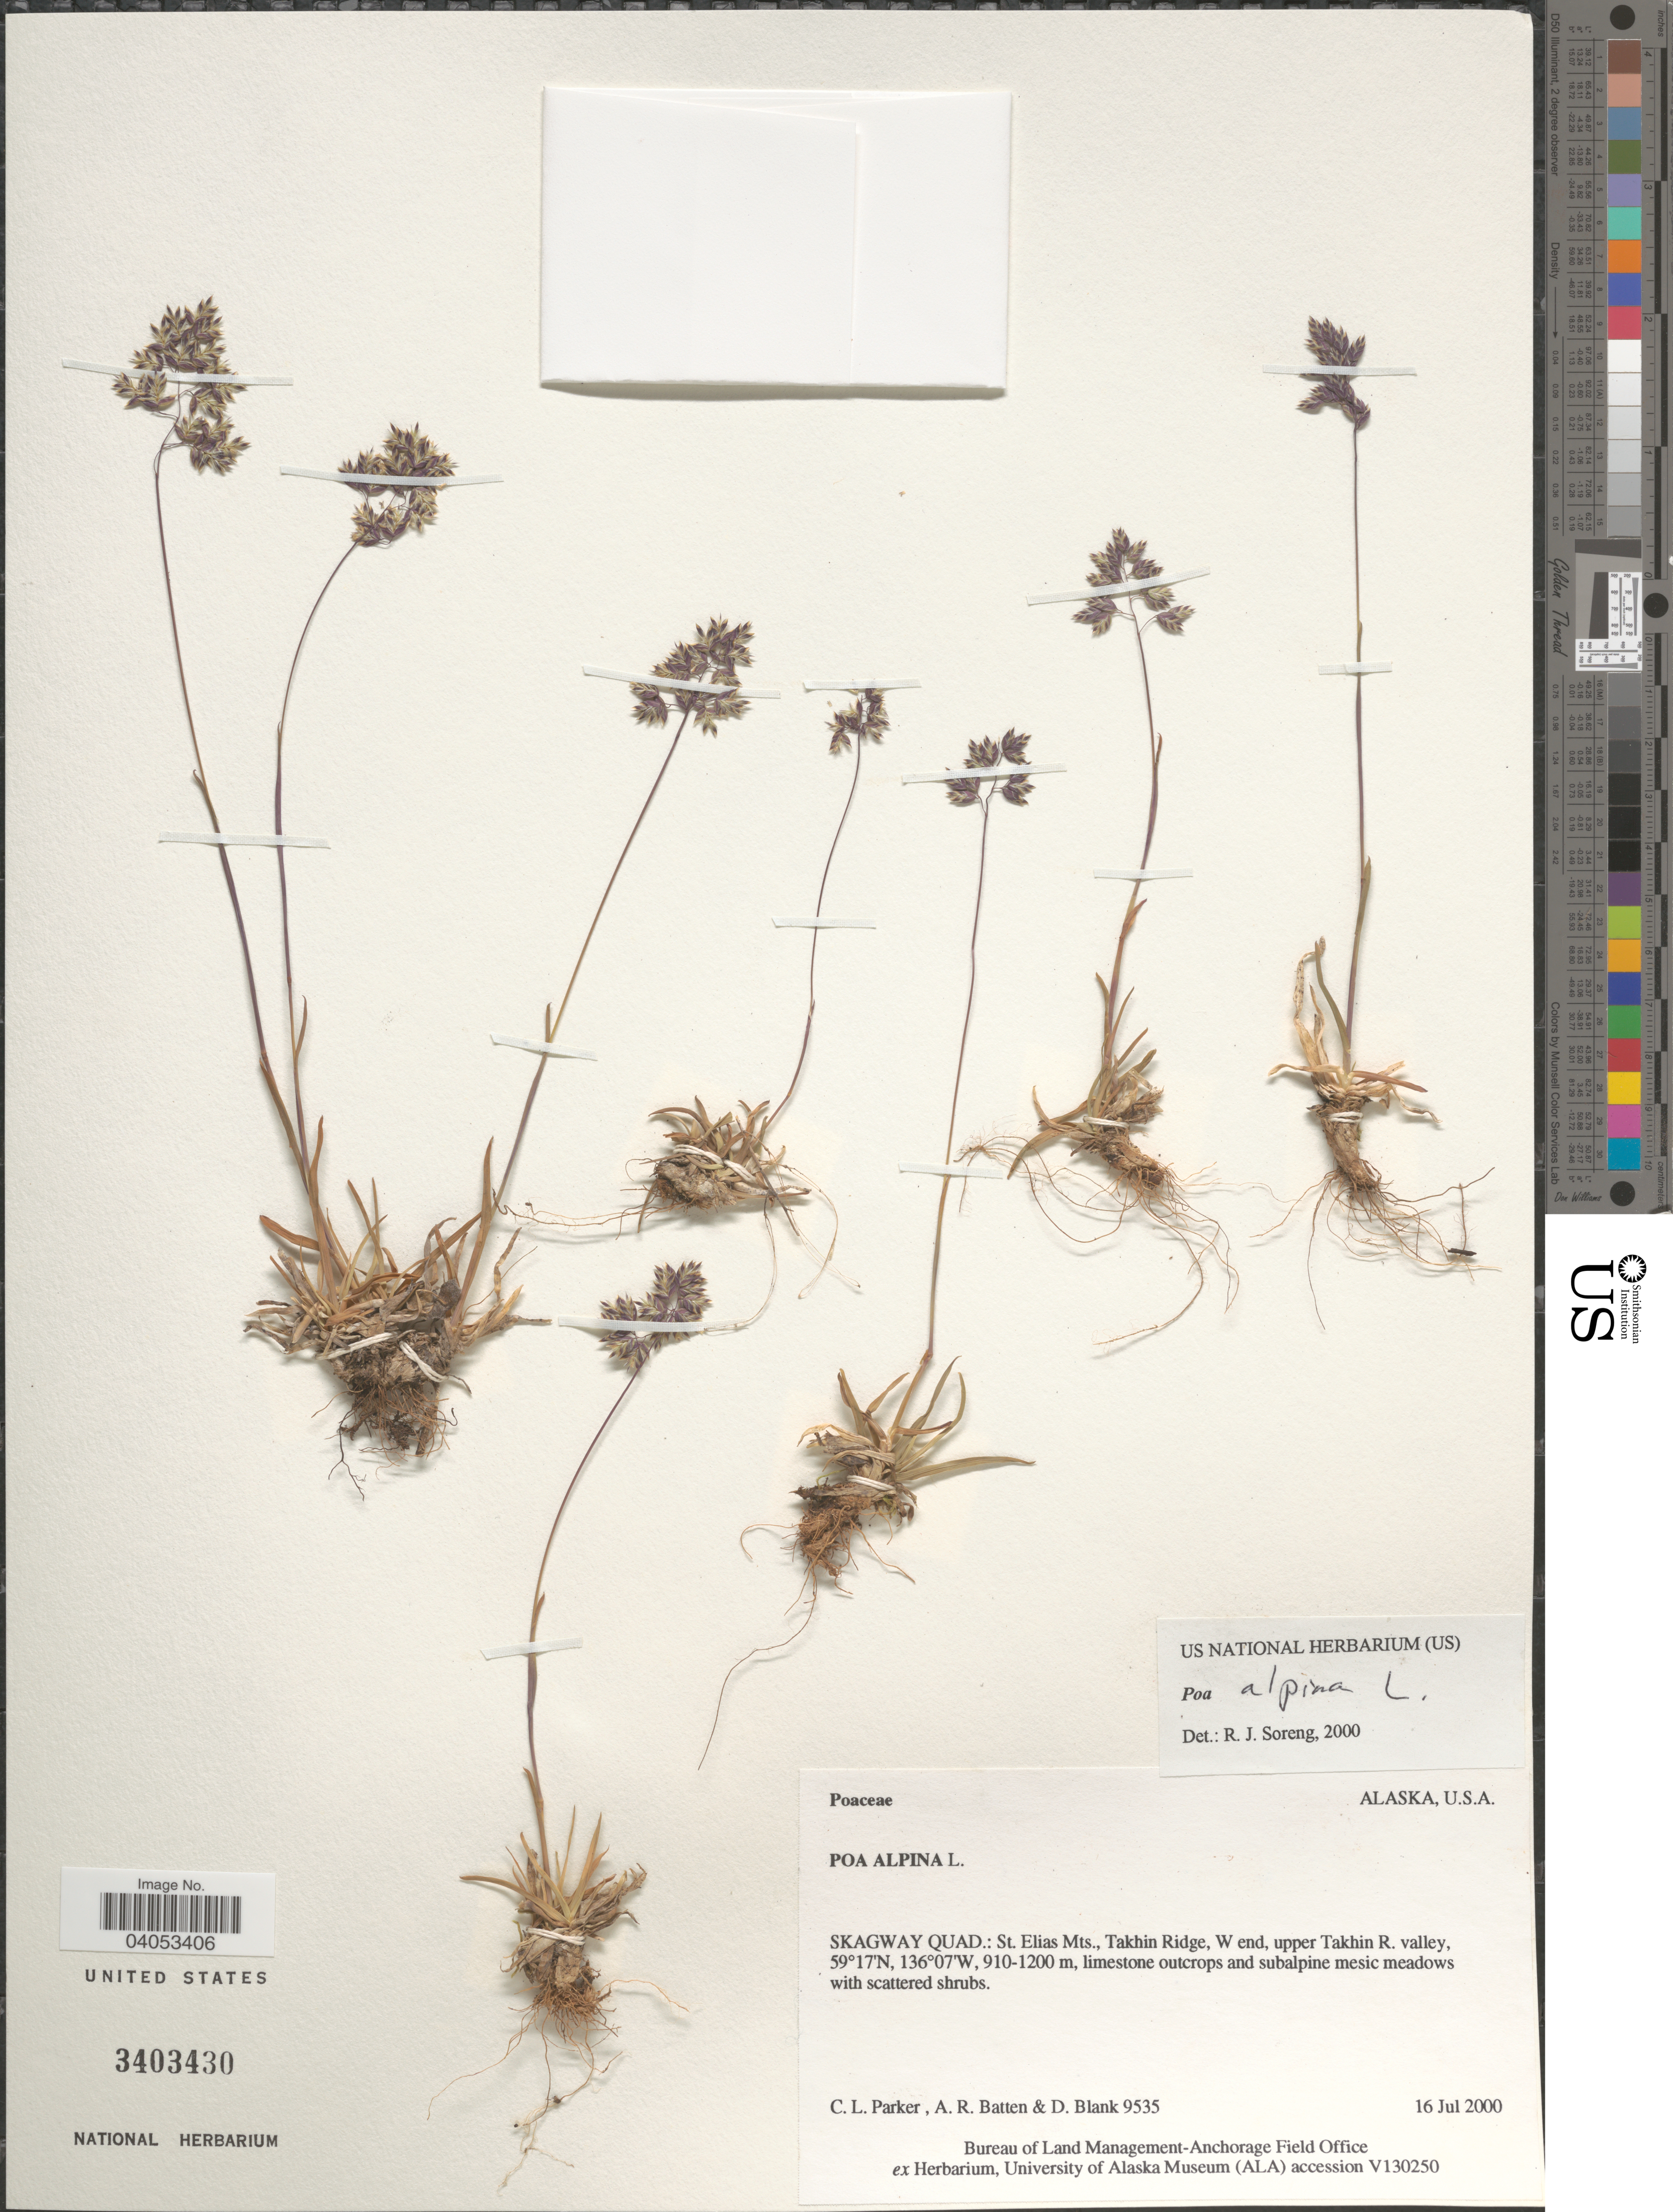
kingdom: Plantae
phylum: Tracheophyta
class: Liliopsida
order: Poales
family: Poaceae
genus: Poa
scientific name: Poa alpina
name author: L.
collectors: C. L. Parker, A. Batten & D. Blank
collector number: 9535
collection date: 2000-07-16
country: United States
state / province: Alaska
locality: Skagway Quad.: St. Elias Mts., Takhin Ridge, W end, upper Takhin R. valley.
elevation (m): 910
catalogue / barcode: US 3403430